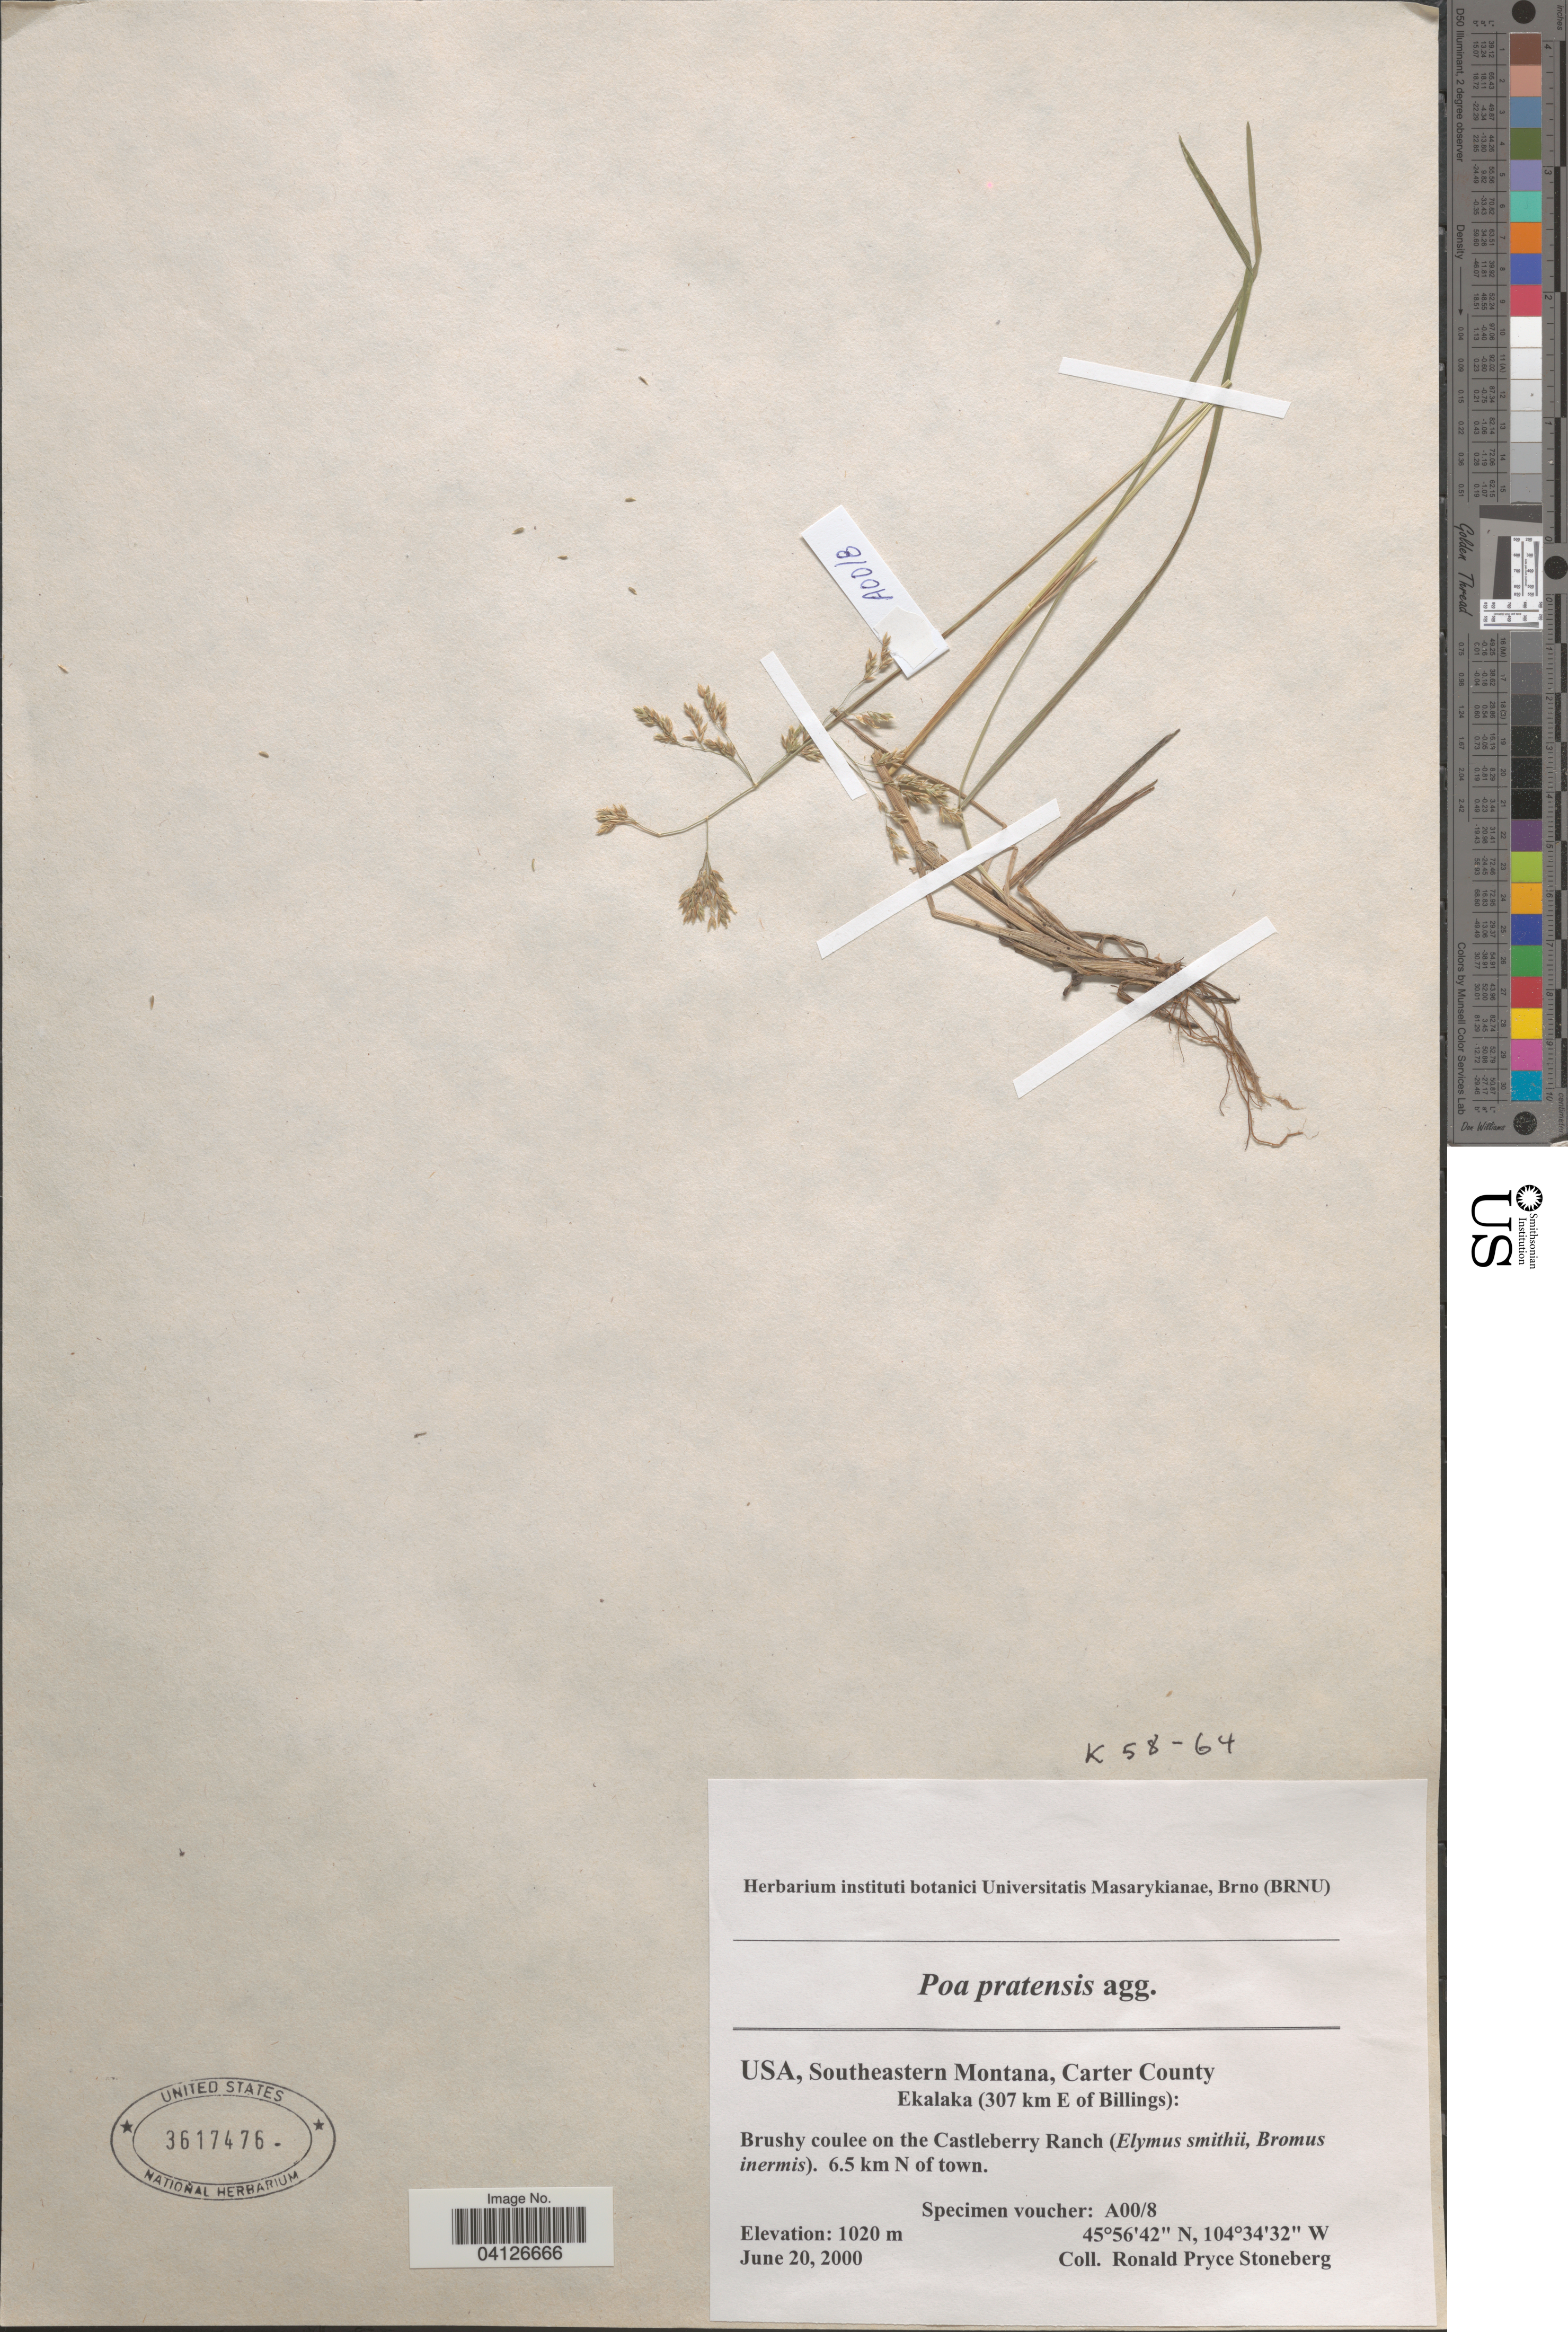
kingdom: Plantae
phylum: Tracheophyta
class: Liliopsida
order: Poales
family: Poaceae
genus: Poa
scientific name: Poa pratensis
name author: L.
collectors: R. Stoneberg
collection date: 2000-06-20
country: United States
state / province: Montana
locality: Southeastern Montana, Carter County. Ekalaka (307 km E of Billings). Brushy coulee on the Castleberry Ranch. 6.5 km N of town.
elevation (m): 1020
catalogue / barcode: US 3617476